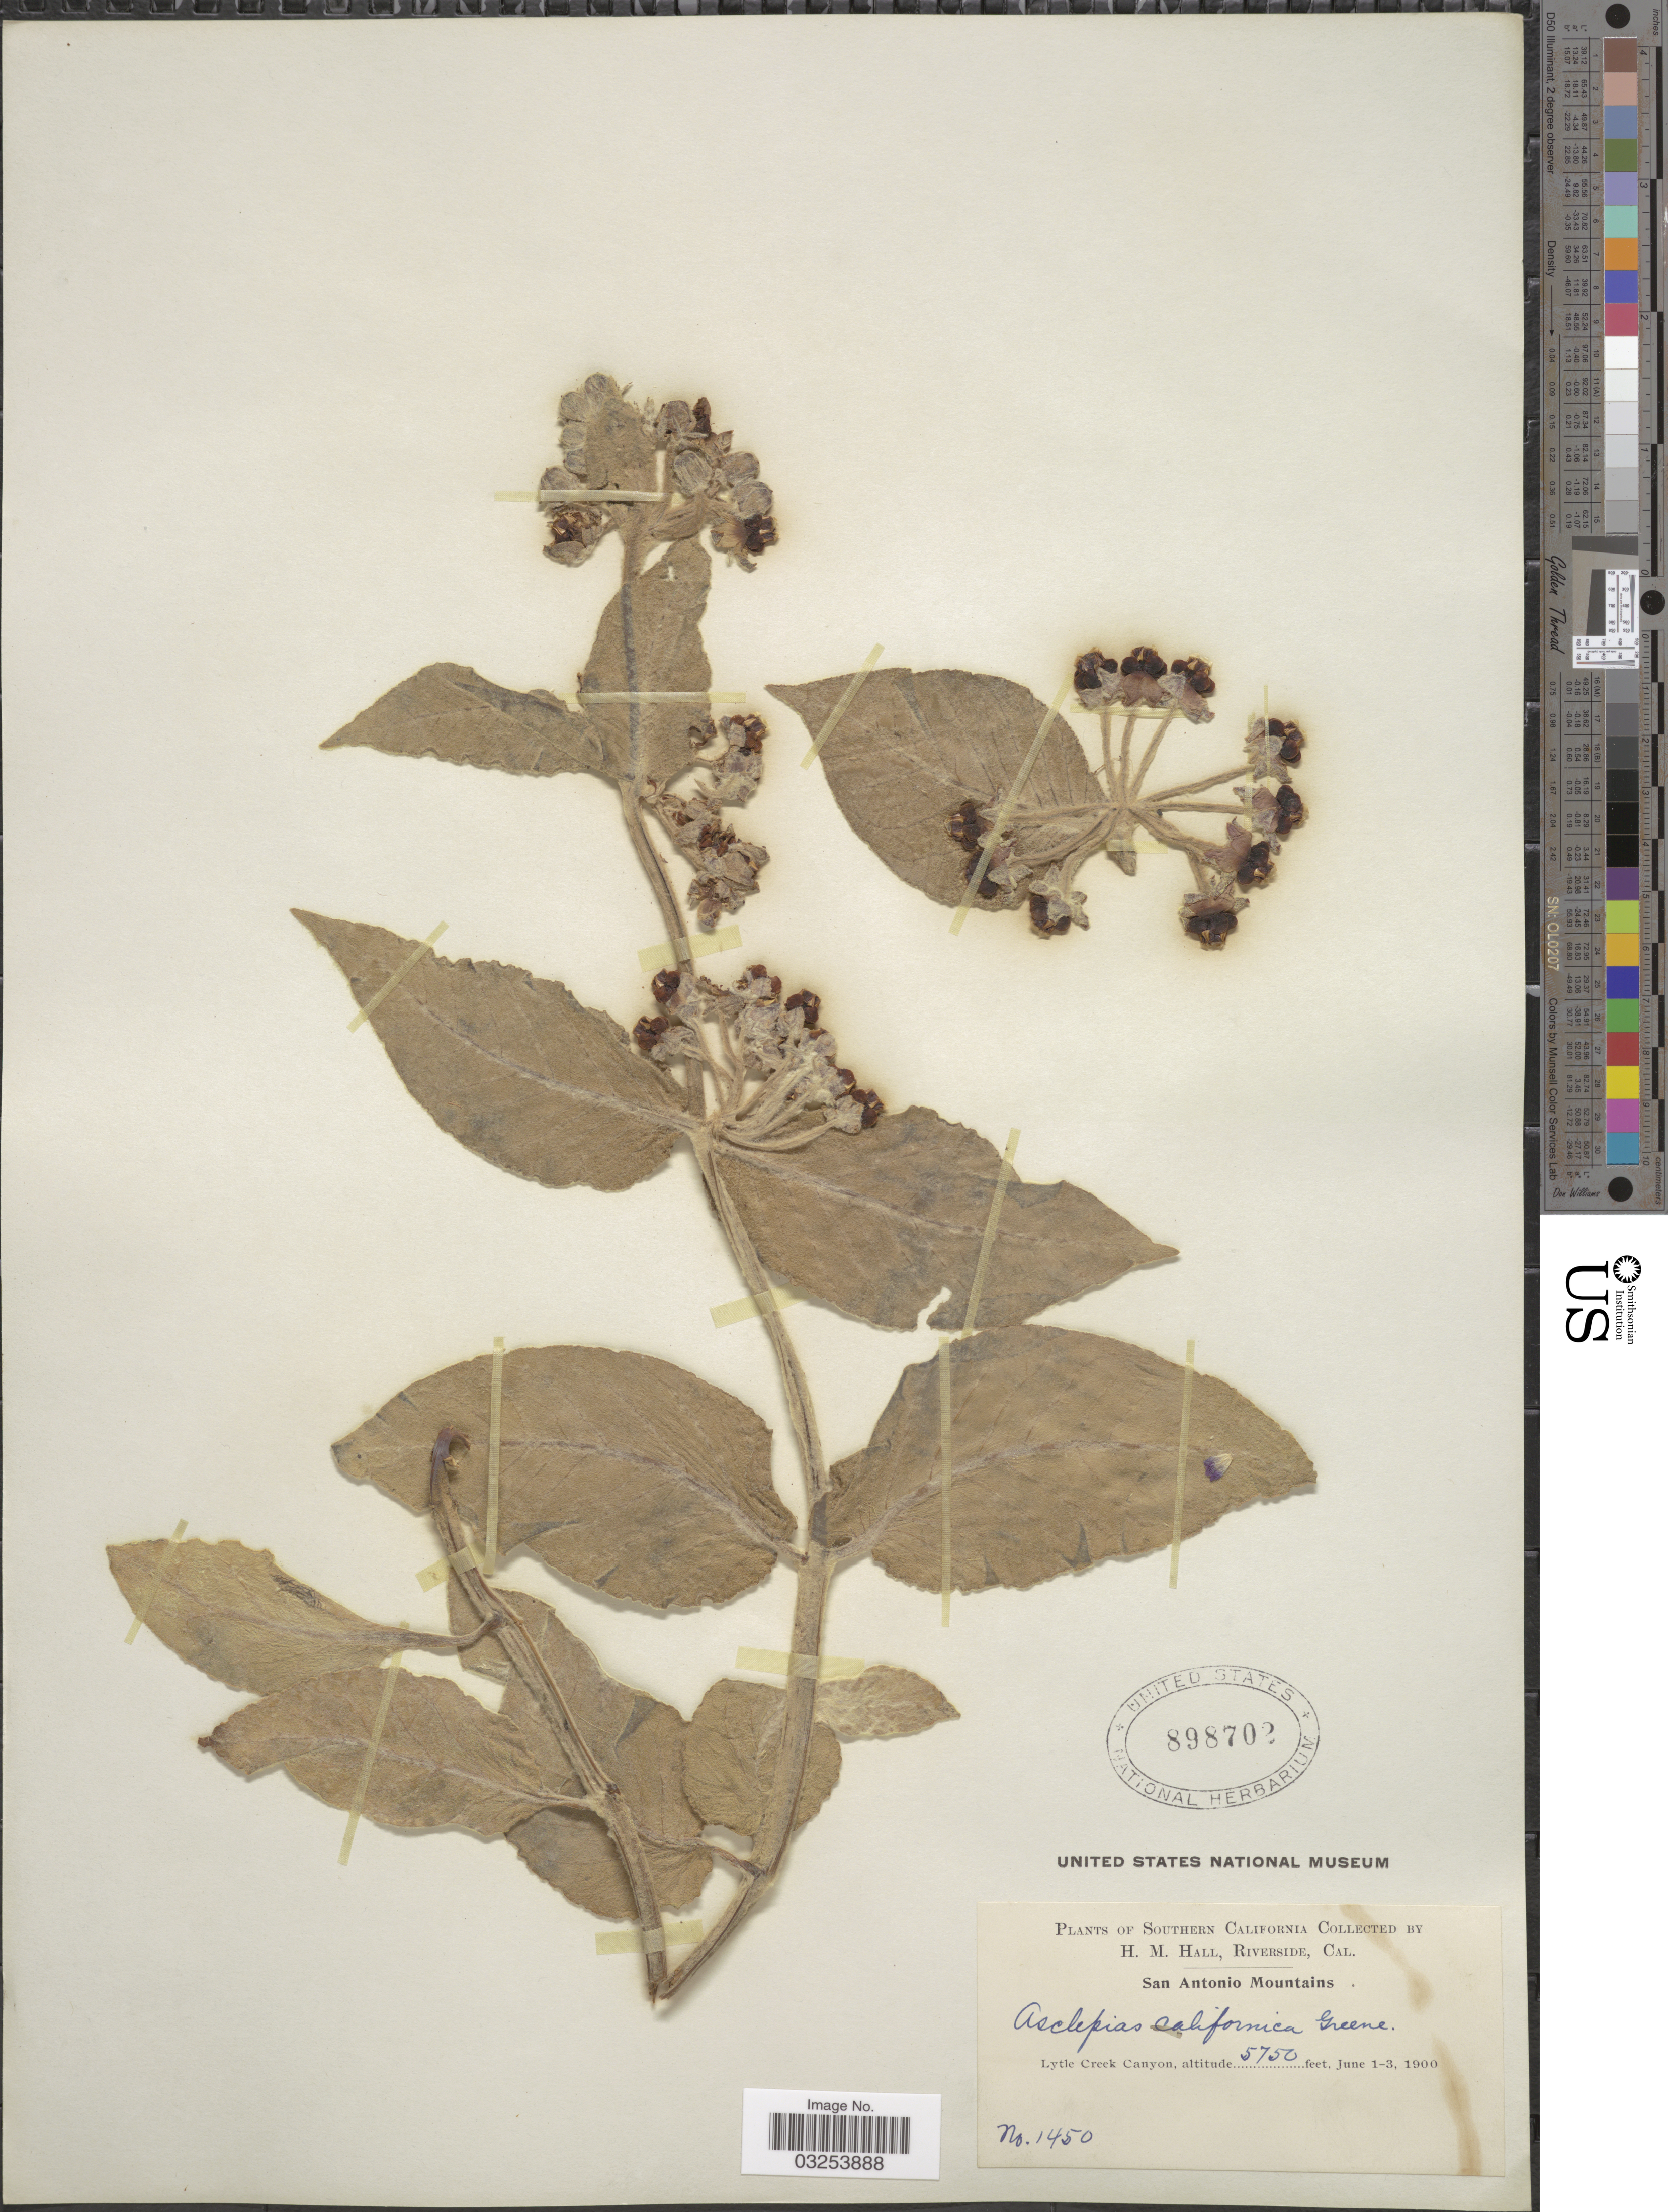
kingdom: Plantae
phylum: Tracheophyta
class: Magnoliopsida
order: Gentianales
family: Apocynaceae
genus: Asclepias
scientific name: Asclepias californica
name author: Greene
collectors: H. M. Hall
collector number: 1450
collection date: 1900-06-01/1900-06-03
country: United States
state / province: California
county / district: Los Angeles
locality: Southern California. San Antonio Mountains. Lytle Creek Canyon.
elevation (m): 1753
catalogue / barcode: US 898702